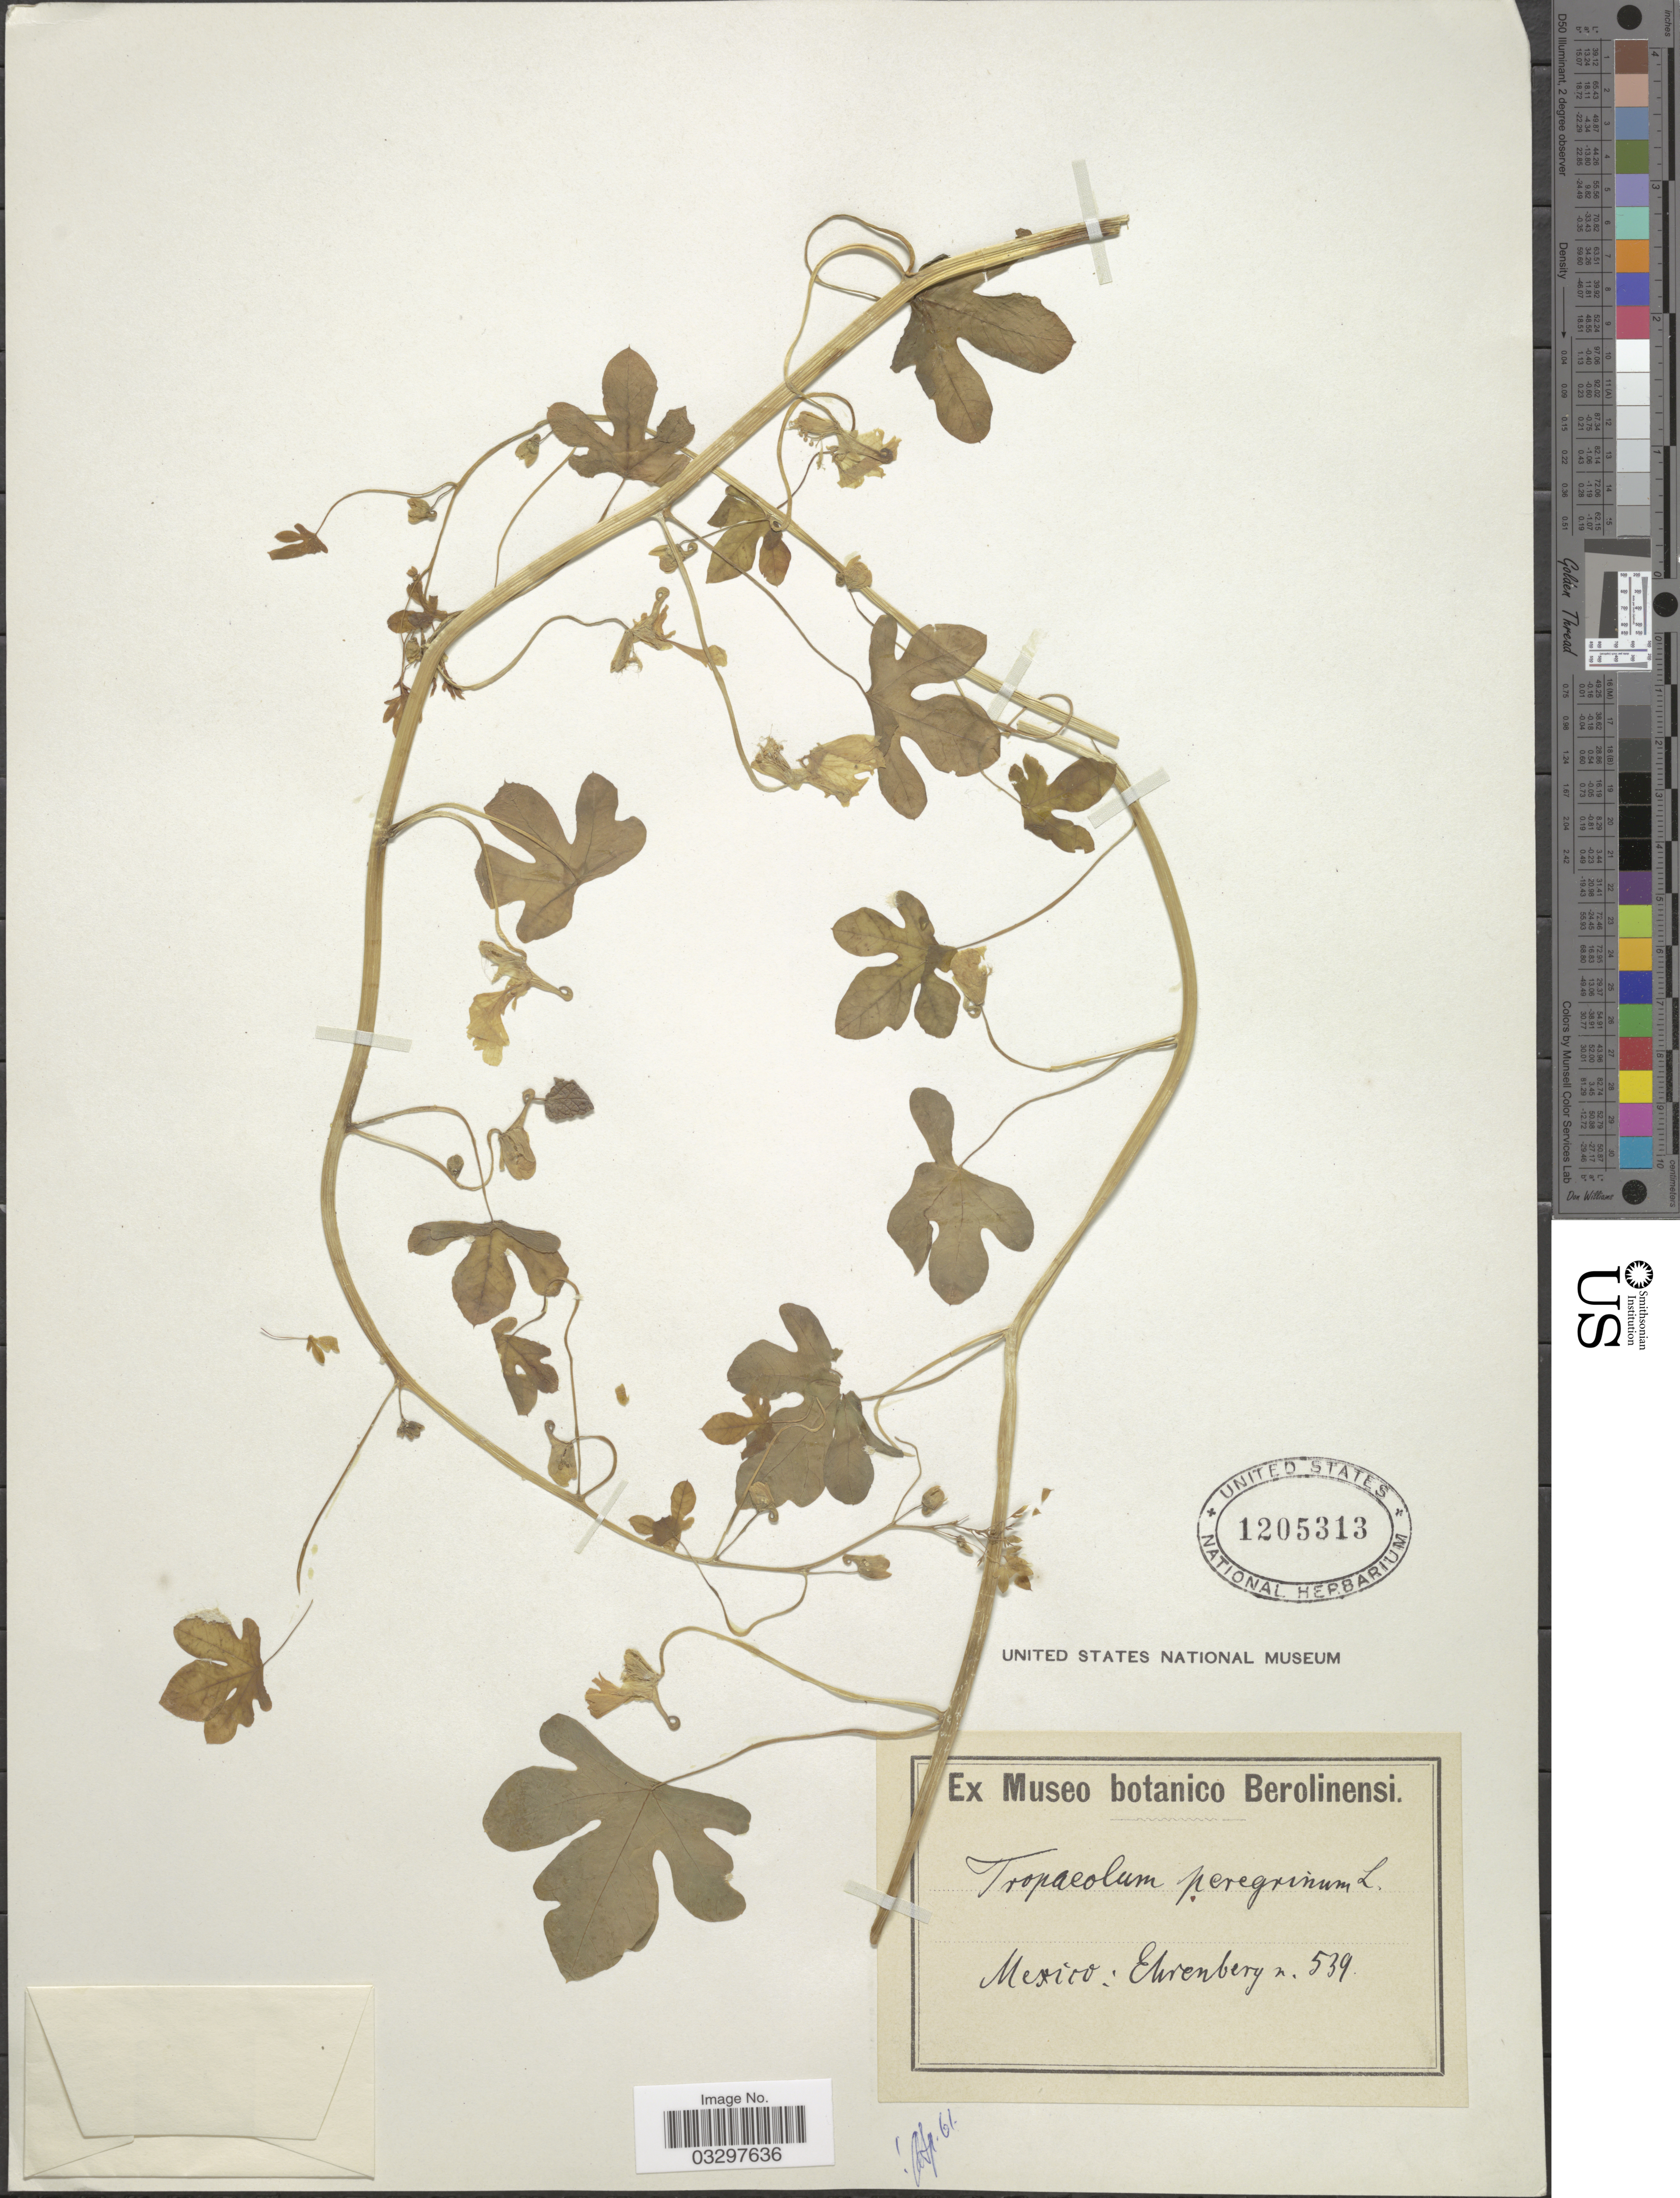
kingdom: Plantae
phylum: Tracheophyta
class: Magnoliopsida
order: Brassicales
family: Tropaeolaceae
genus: Tropaeolum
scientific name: Tropaeolum peregrinum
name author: L.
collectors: -. Ehrenberg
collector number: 539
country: Mexico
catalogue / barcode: US 1205313